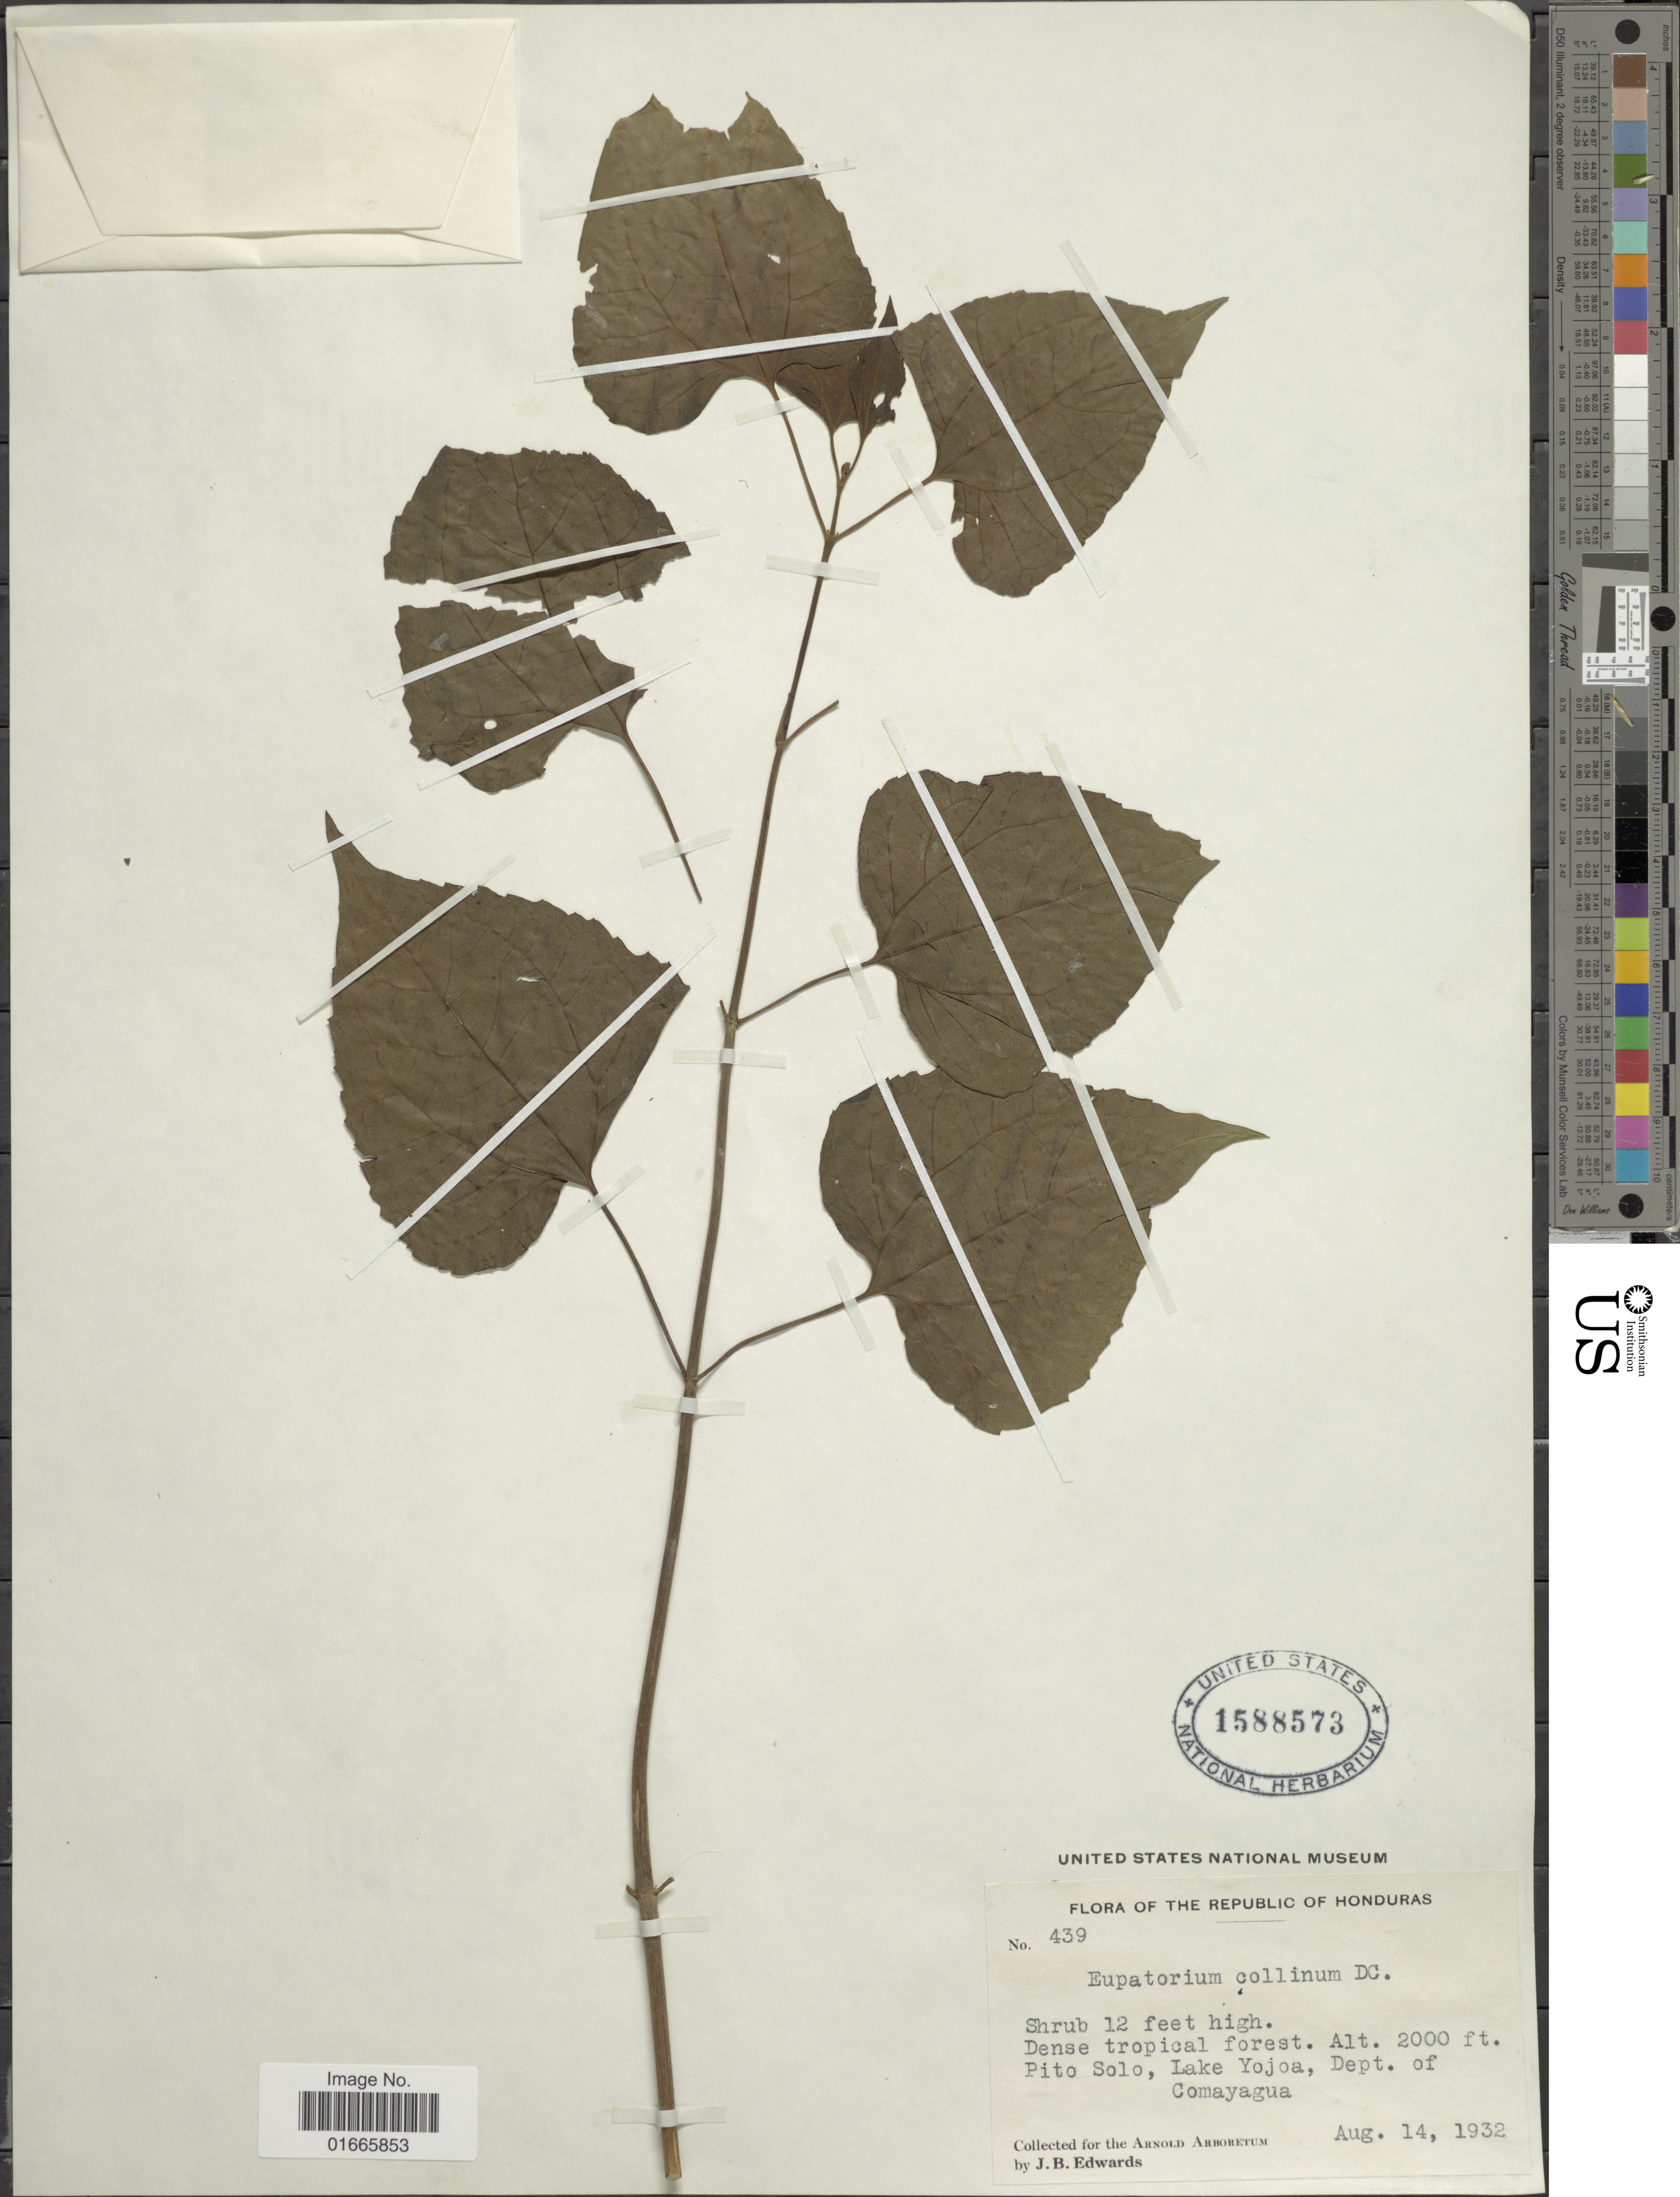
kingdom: Plantae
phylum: Tracheophyta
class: Magnoliopsida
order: Asterales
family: Asteraceae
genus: Chromolaena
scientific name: Chromolaena collina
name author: (DC.) R.M. King & H. Rob.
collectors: J. B. Edwards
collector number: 439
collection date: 1932-08-14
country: Honduras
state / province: Comayagua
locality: Pito Solo, Lake Yojoa, Dept. of Comayagua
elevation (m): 610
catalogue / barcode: US 1588573